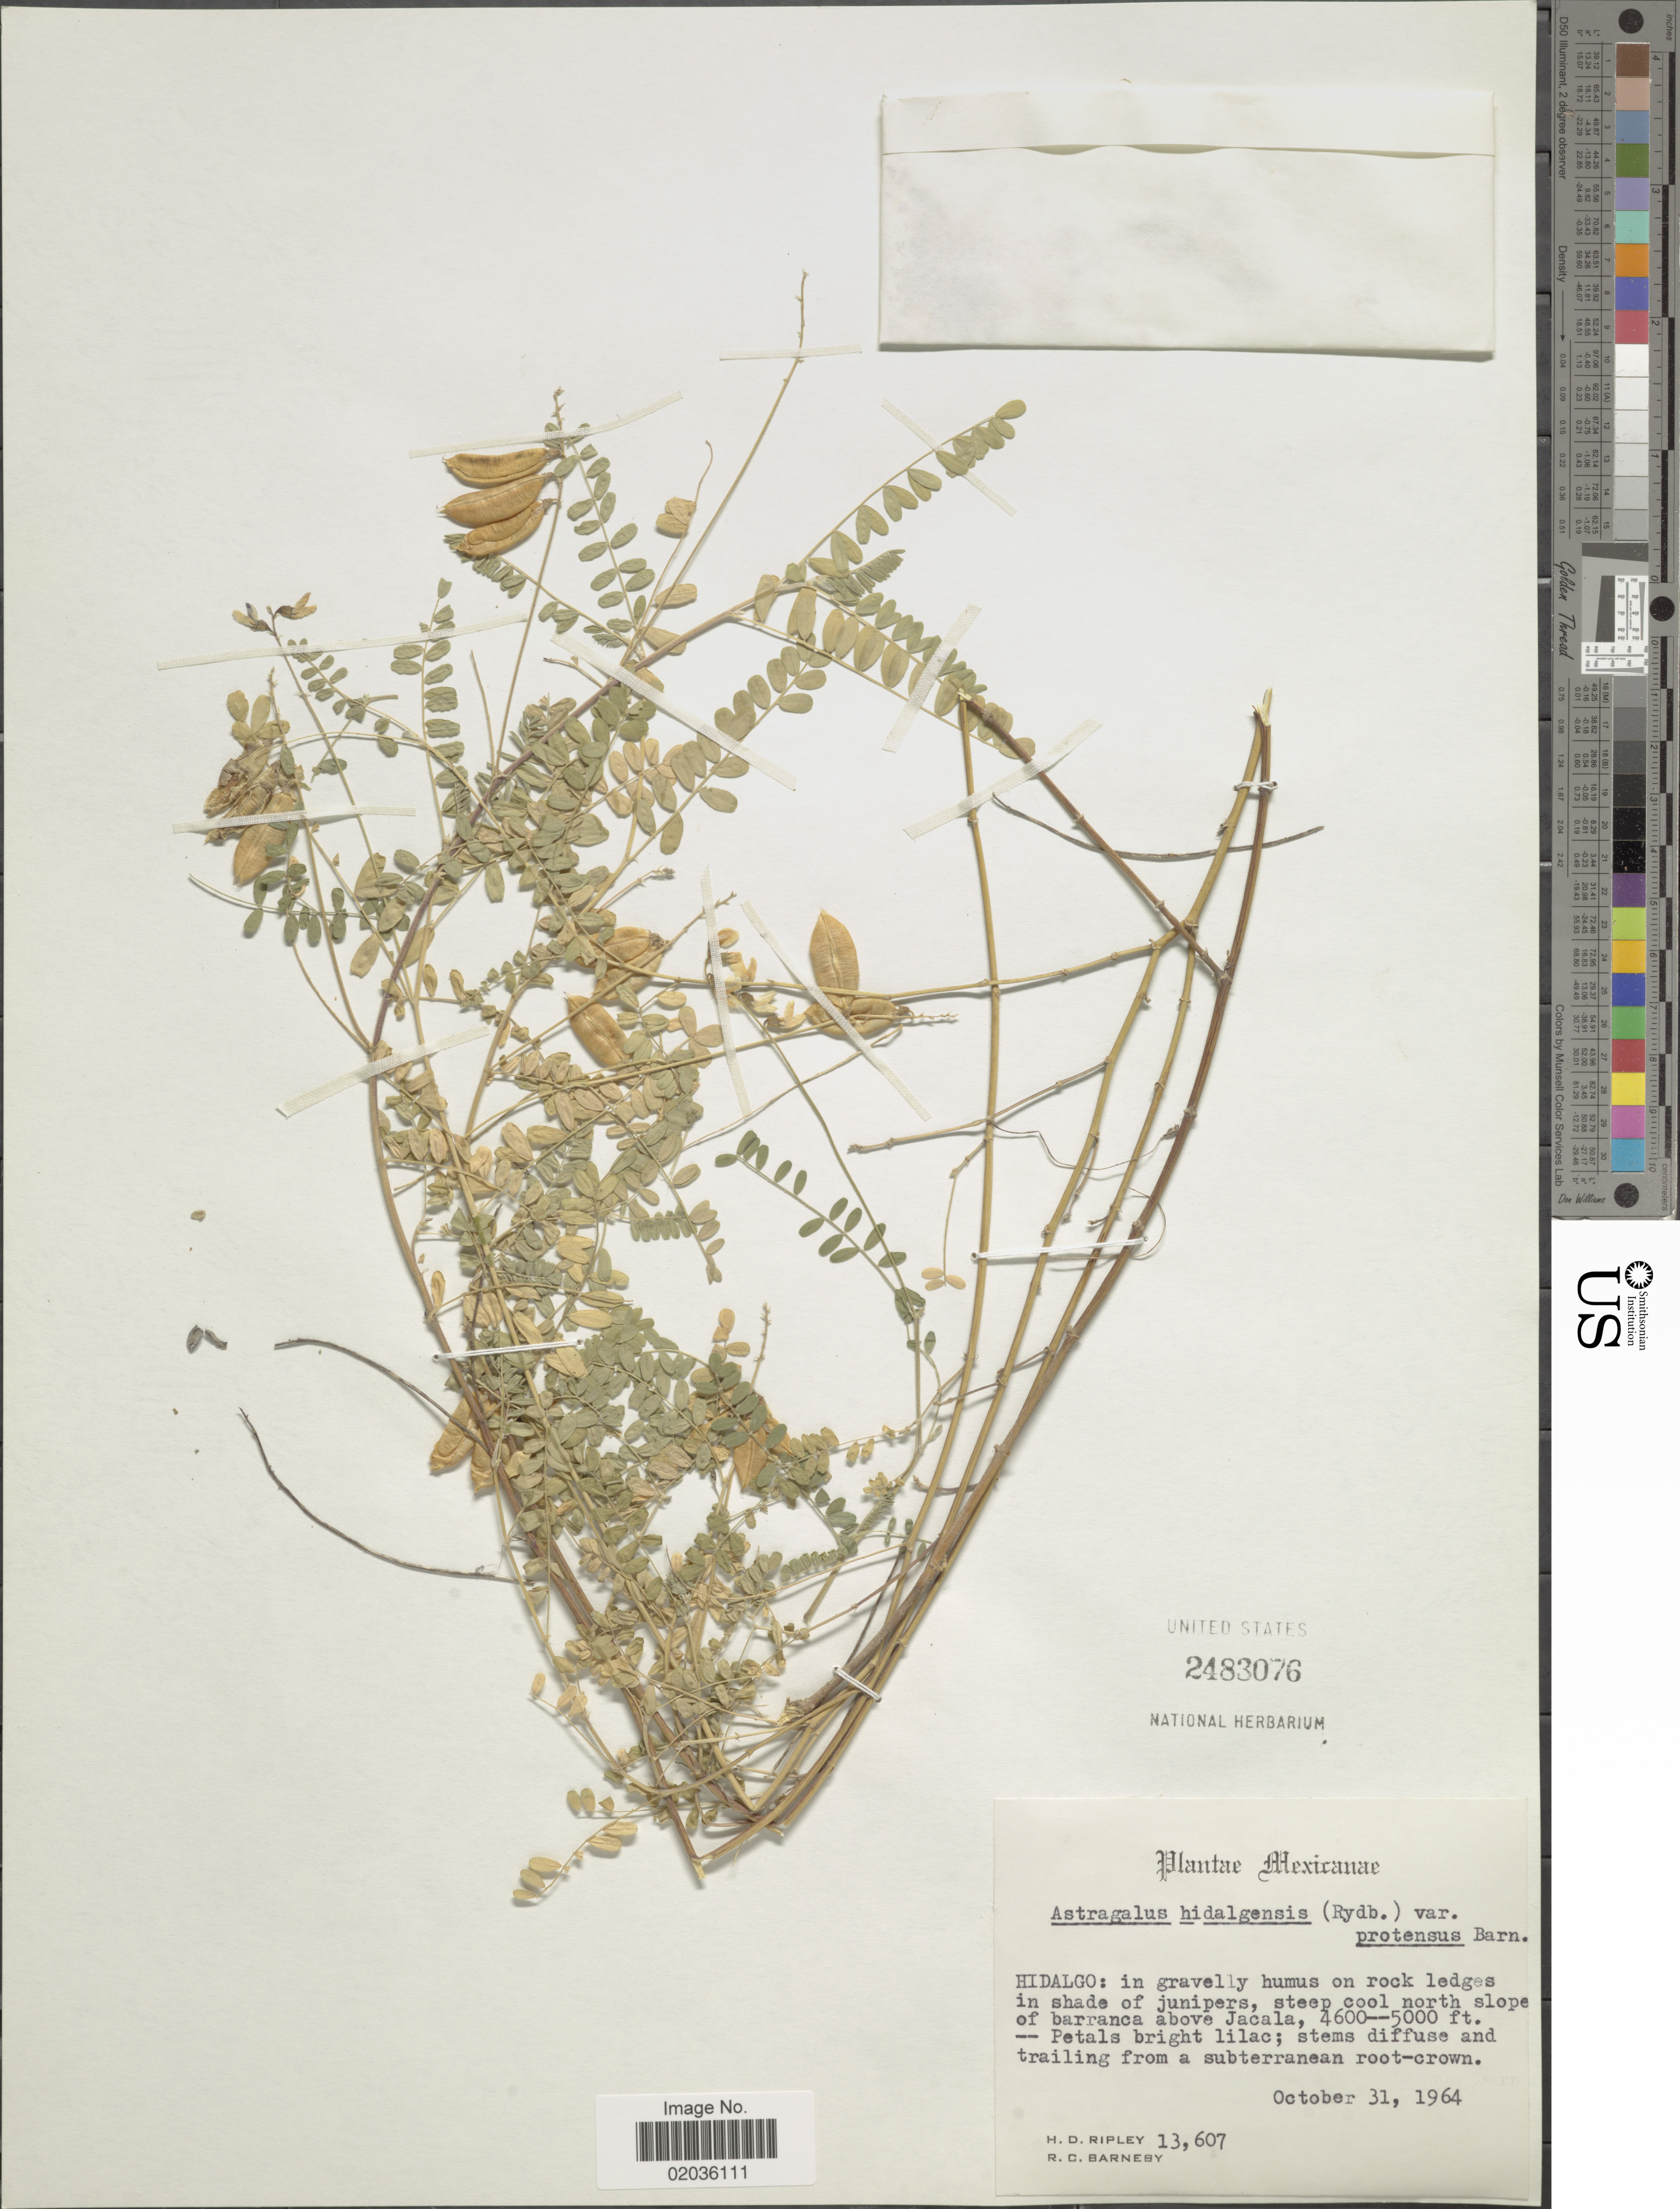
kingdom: Plantae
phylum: Tracheophyta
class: Magnoliopsida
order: Fabales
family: Fabaceae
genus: Astragalus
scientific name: Astragalus hidalgensis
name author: (Rydb.) Barneby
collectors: H. Ripley & R. C. Barneby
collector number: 13607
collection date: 1964-10-31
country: Mexico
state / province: Hidalgo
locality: In gravelly humus on rock ledges in shade of junipers, steep cool north slopes of barranca above Jacala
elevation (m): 1402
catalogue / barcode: US 2483076